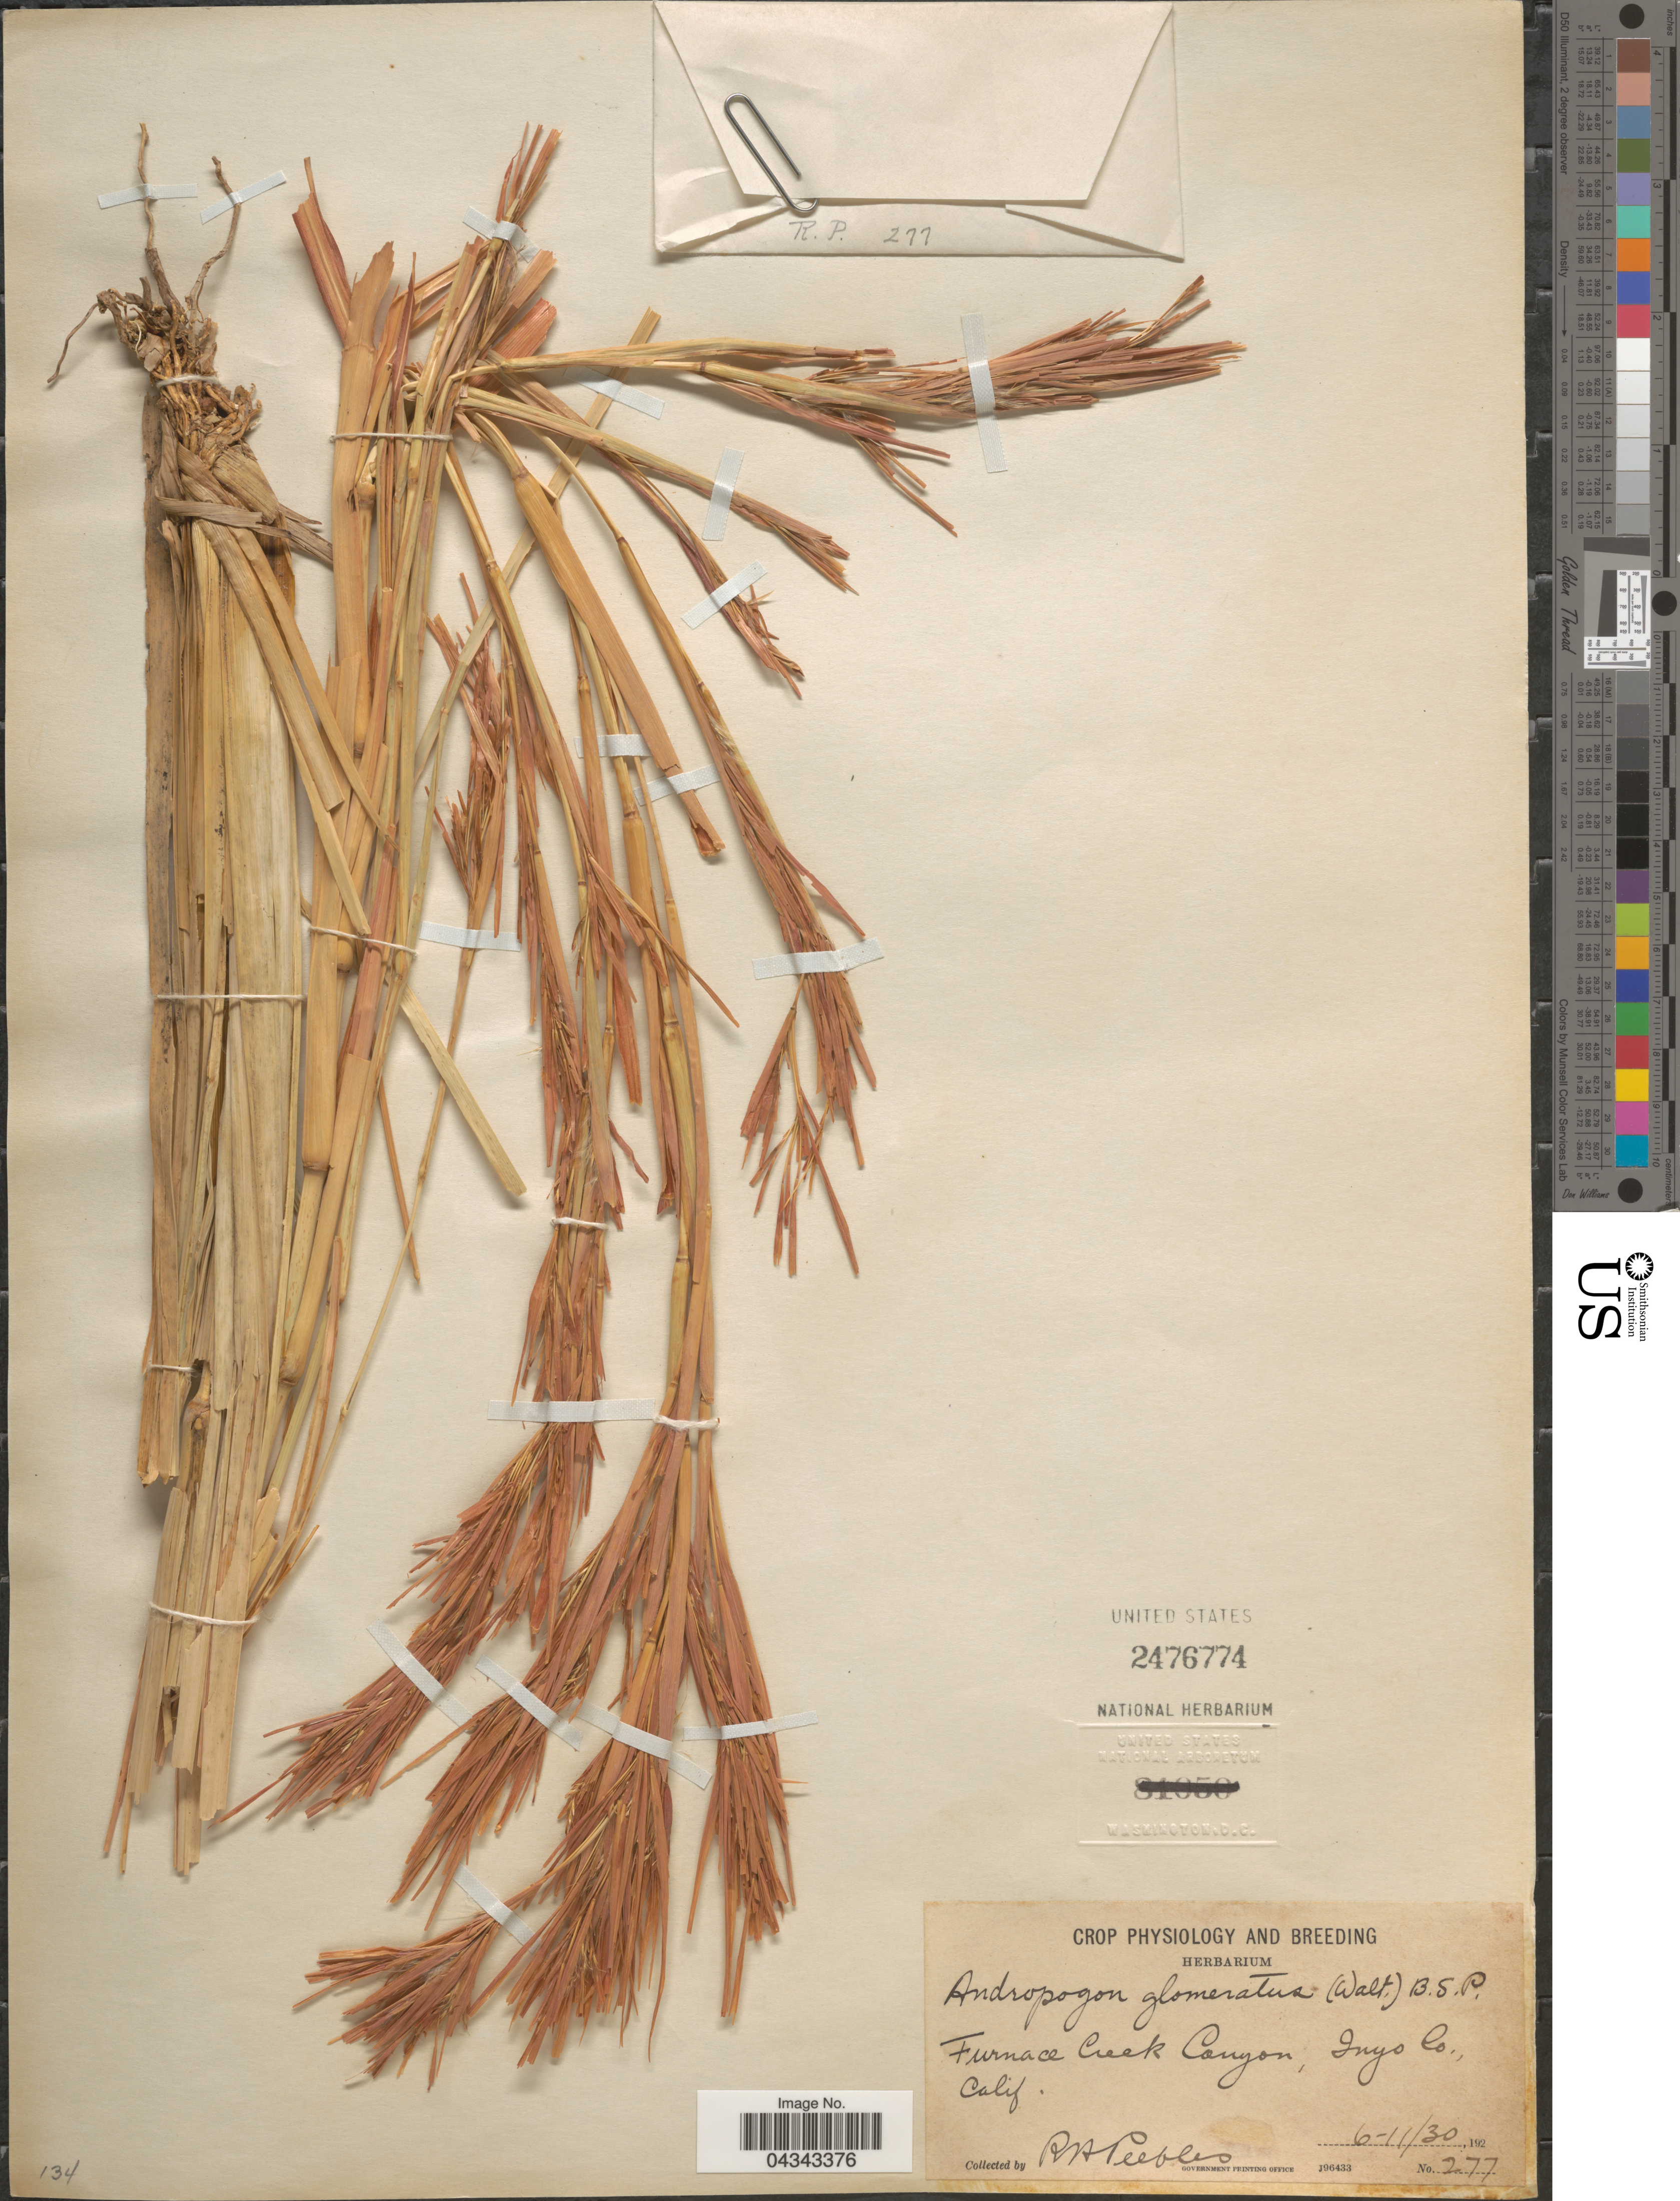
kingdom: Plantae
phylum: Tracheophyta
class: Liliopsida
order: Poales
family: Poaceae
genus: Andropogon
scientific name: Andropogon glomeratus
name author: (Walter) Britton, Stearns & Poggenb.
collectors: R. H. Peebles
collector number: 277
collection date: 1930-06-11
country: United States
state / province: California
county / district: Inyo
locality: Furnace Creek Canyon, Inyo Co.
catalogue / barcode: US 2476774